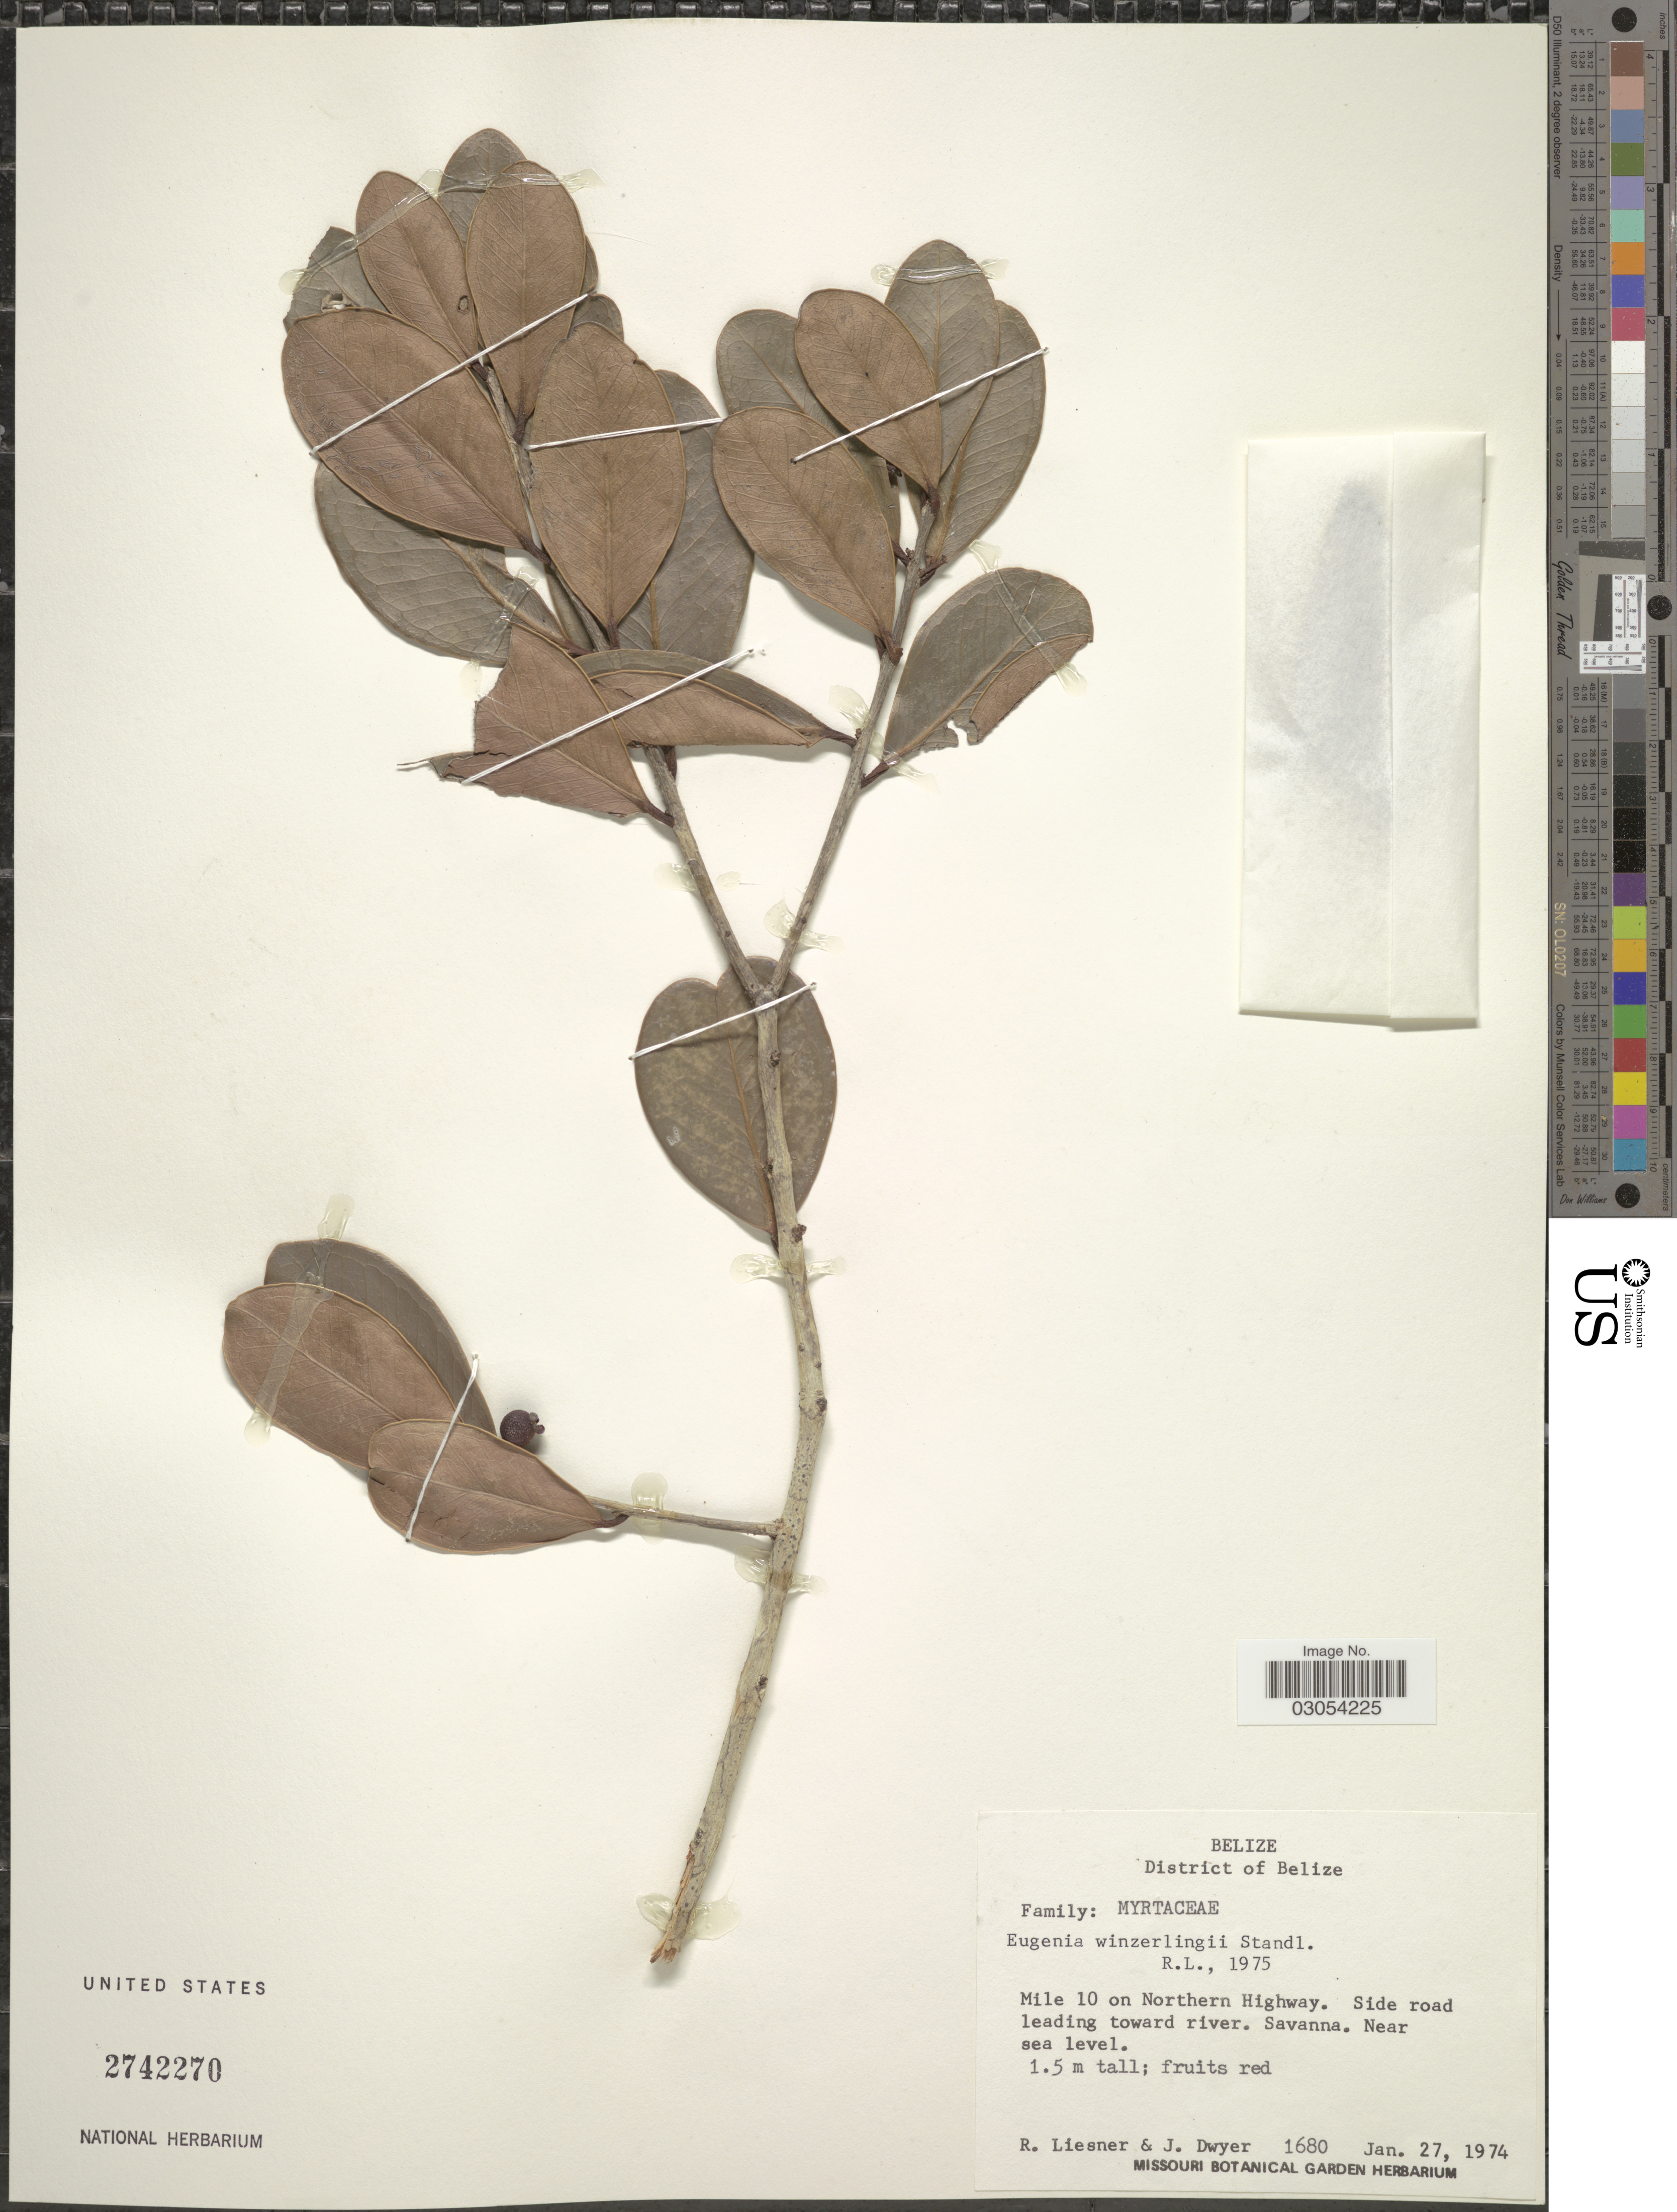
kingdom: Plantae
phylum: Tracheophyta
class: Magnoliopsida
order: Myrtales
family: Myrtaceae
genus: Eugenia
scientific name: Eugenia winzerlingii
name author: Standl.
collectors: R. L. Liesner & J. Dwyer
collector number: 1680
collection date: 1974-01-27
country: Belize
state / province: Belize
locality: District of Belize. Mile 10 on Northern Highway.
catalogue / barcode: US 2742270